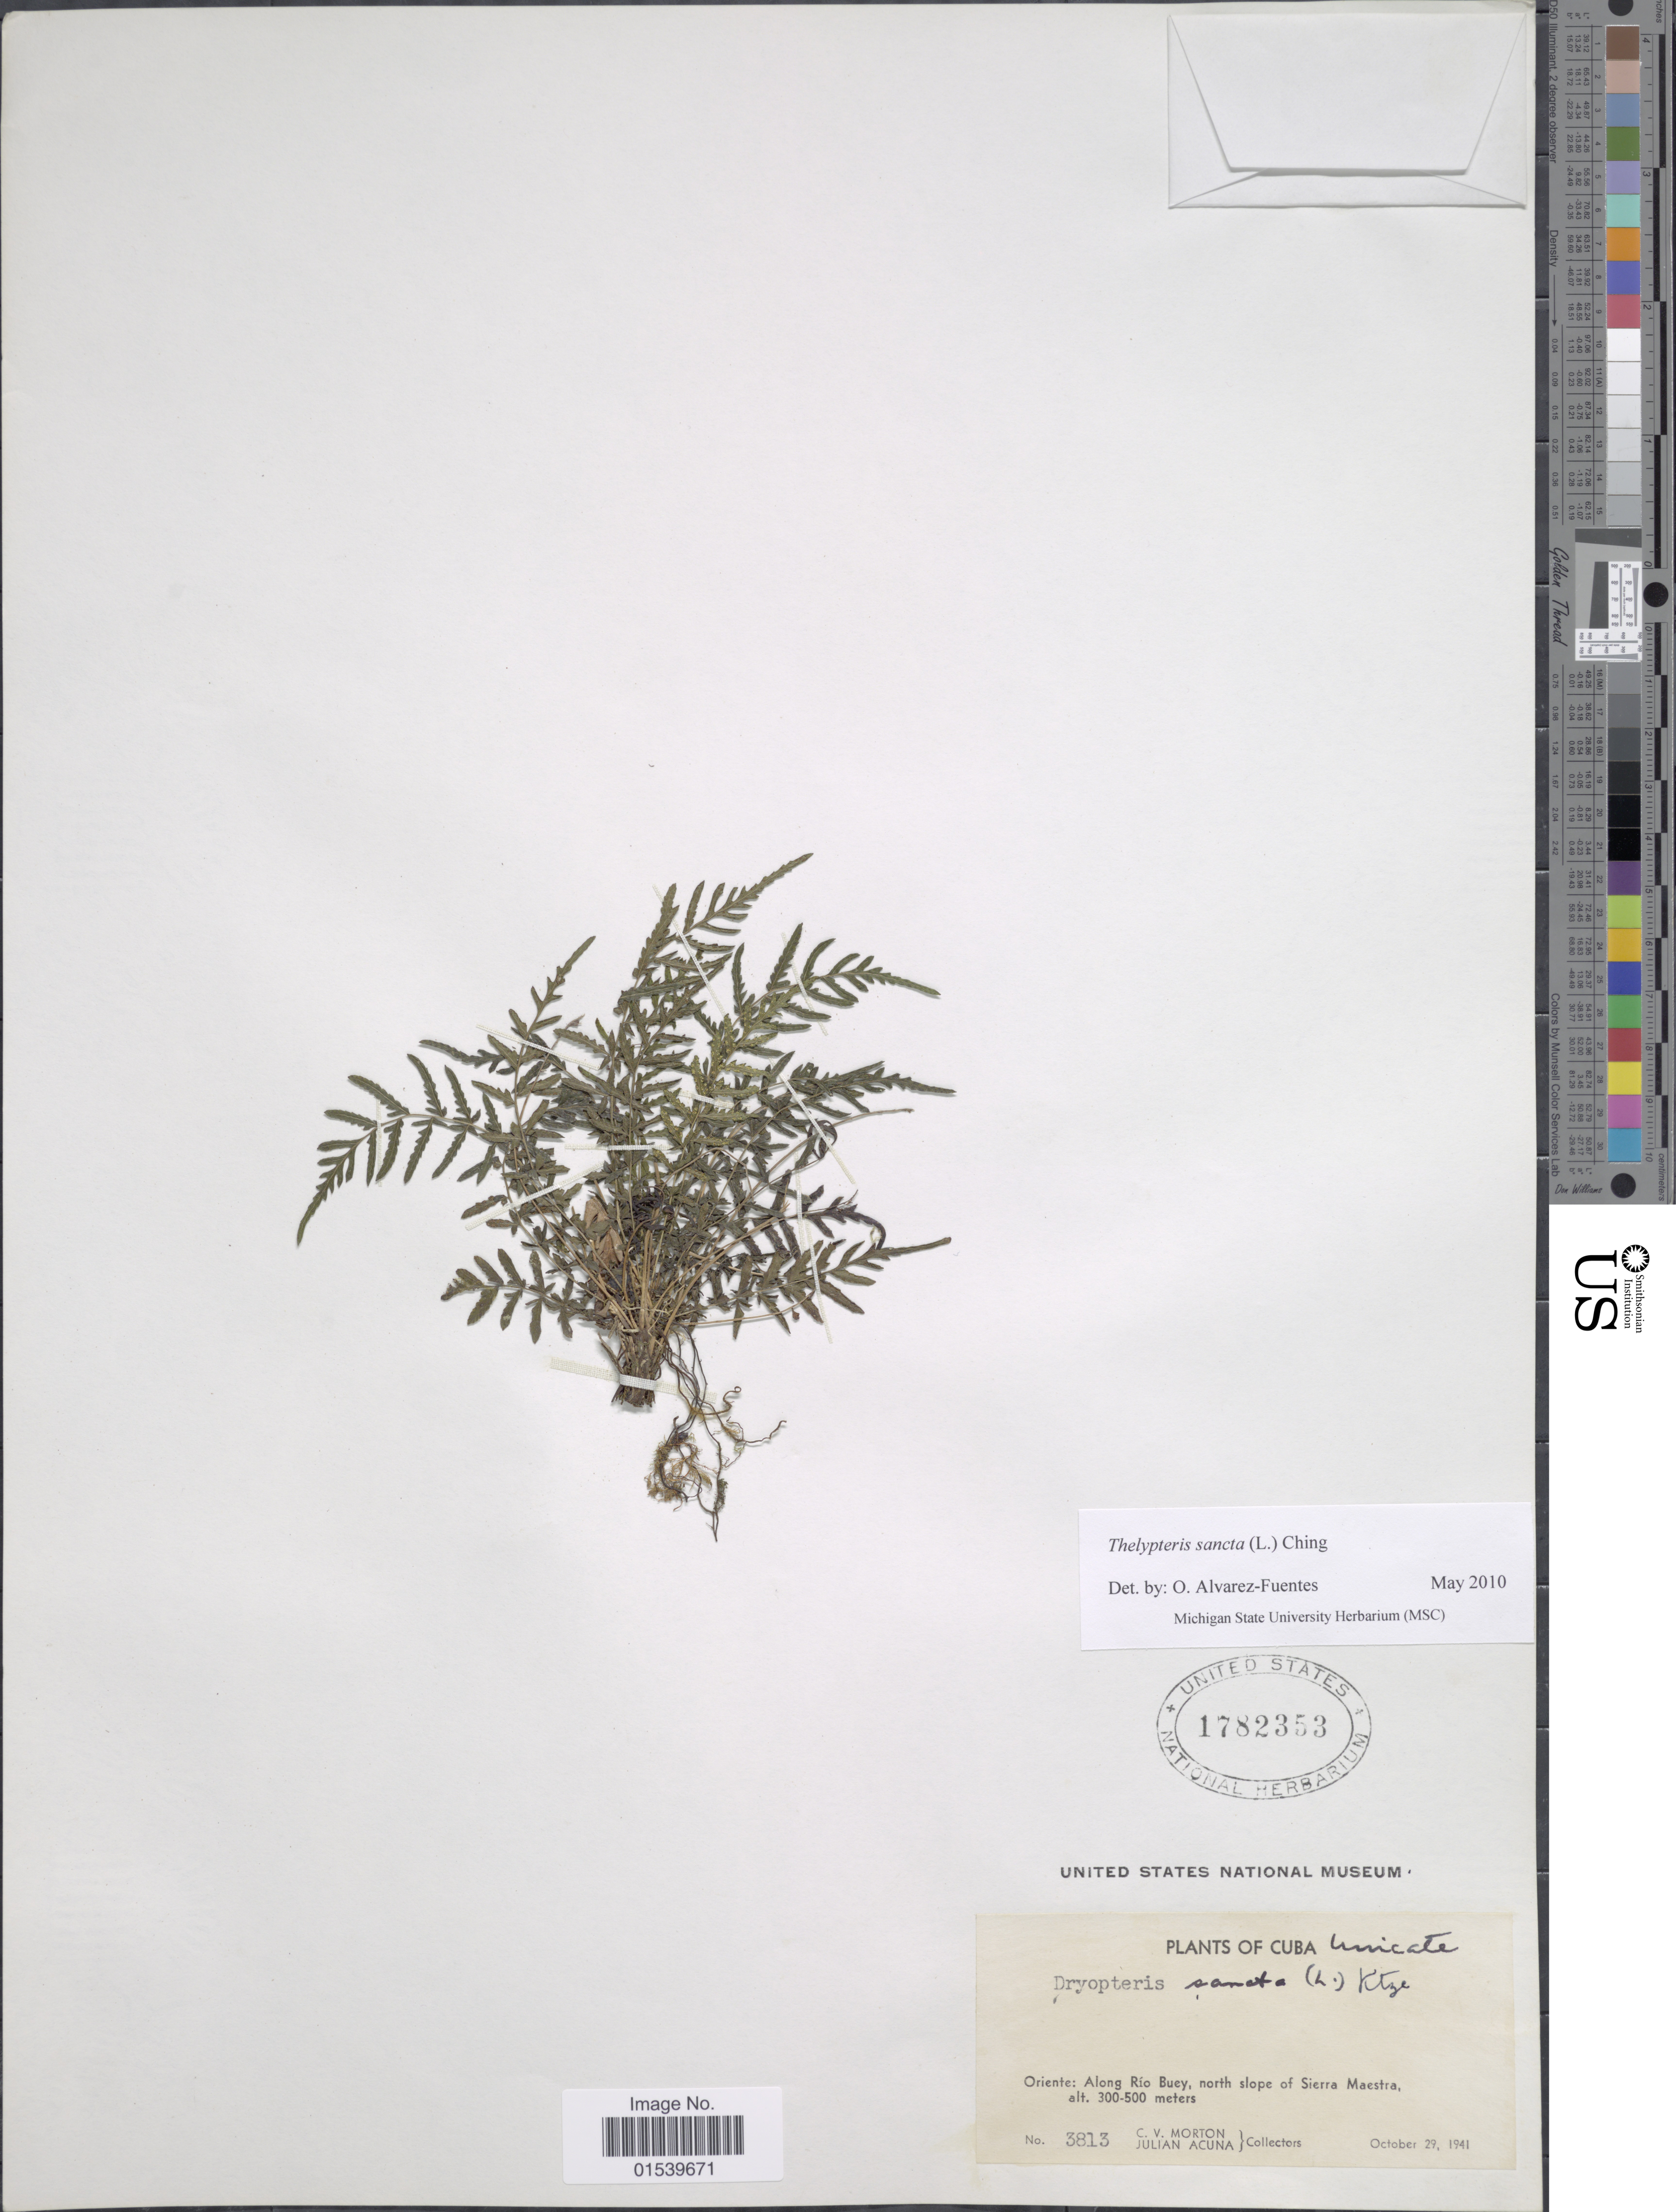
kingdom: Plantae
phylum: Tracheophyta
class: Polypodiopsida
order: Polypodiales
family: Thelypteridaceae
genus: Amauropelta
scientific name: Amauropelta sancta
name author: (L.) Pic. Serm.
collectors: C. V. Morton & J. B. Acuña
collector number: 3813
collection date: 1941-10-29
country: Cuba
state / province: Oriente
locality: Along Río Buey, north slope of Sierra Maestra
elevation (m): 300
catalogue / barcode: US 1782353